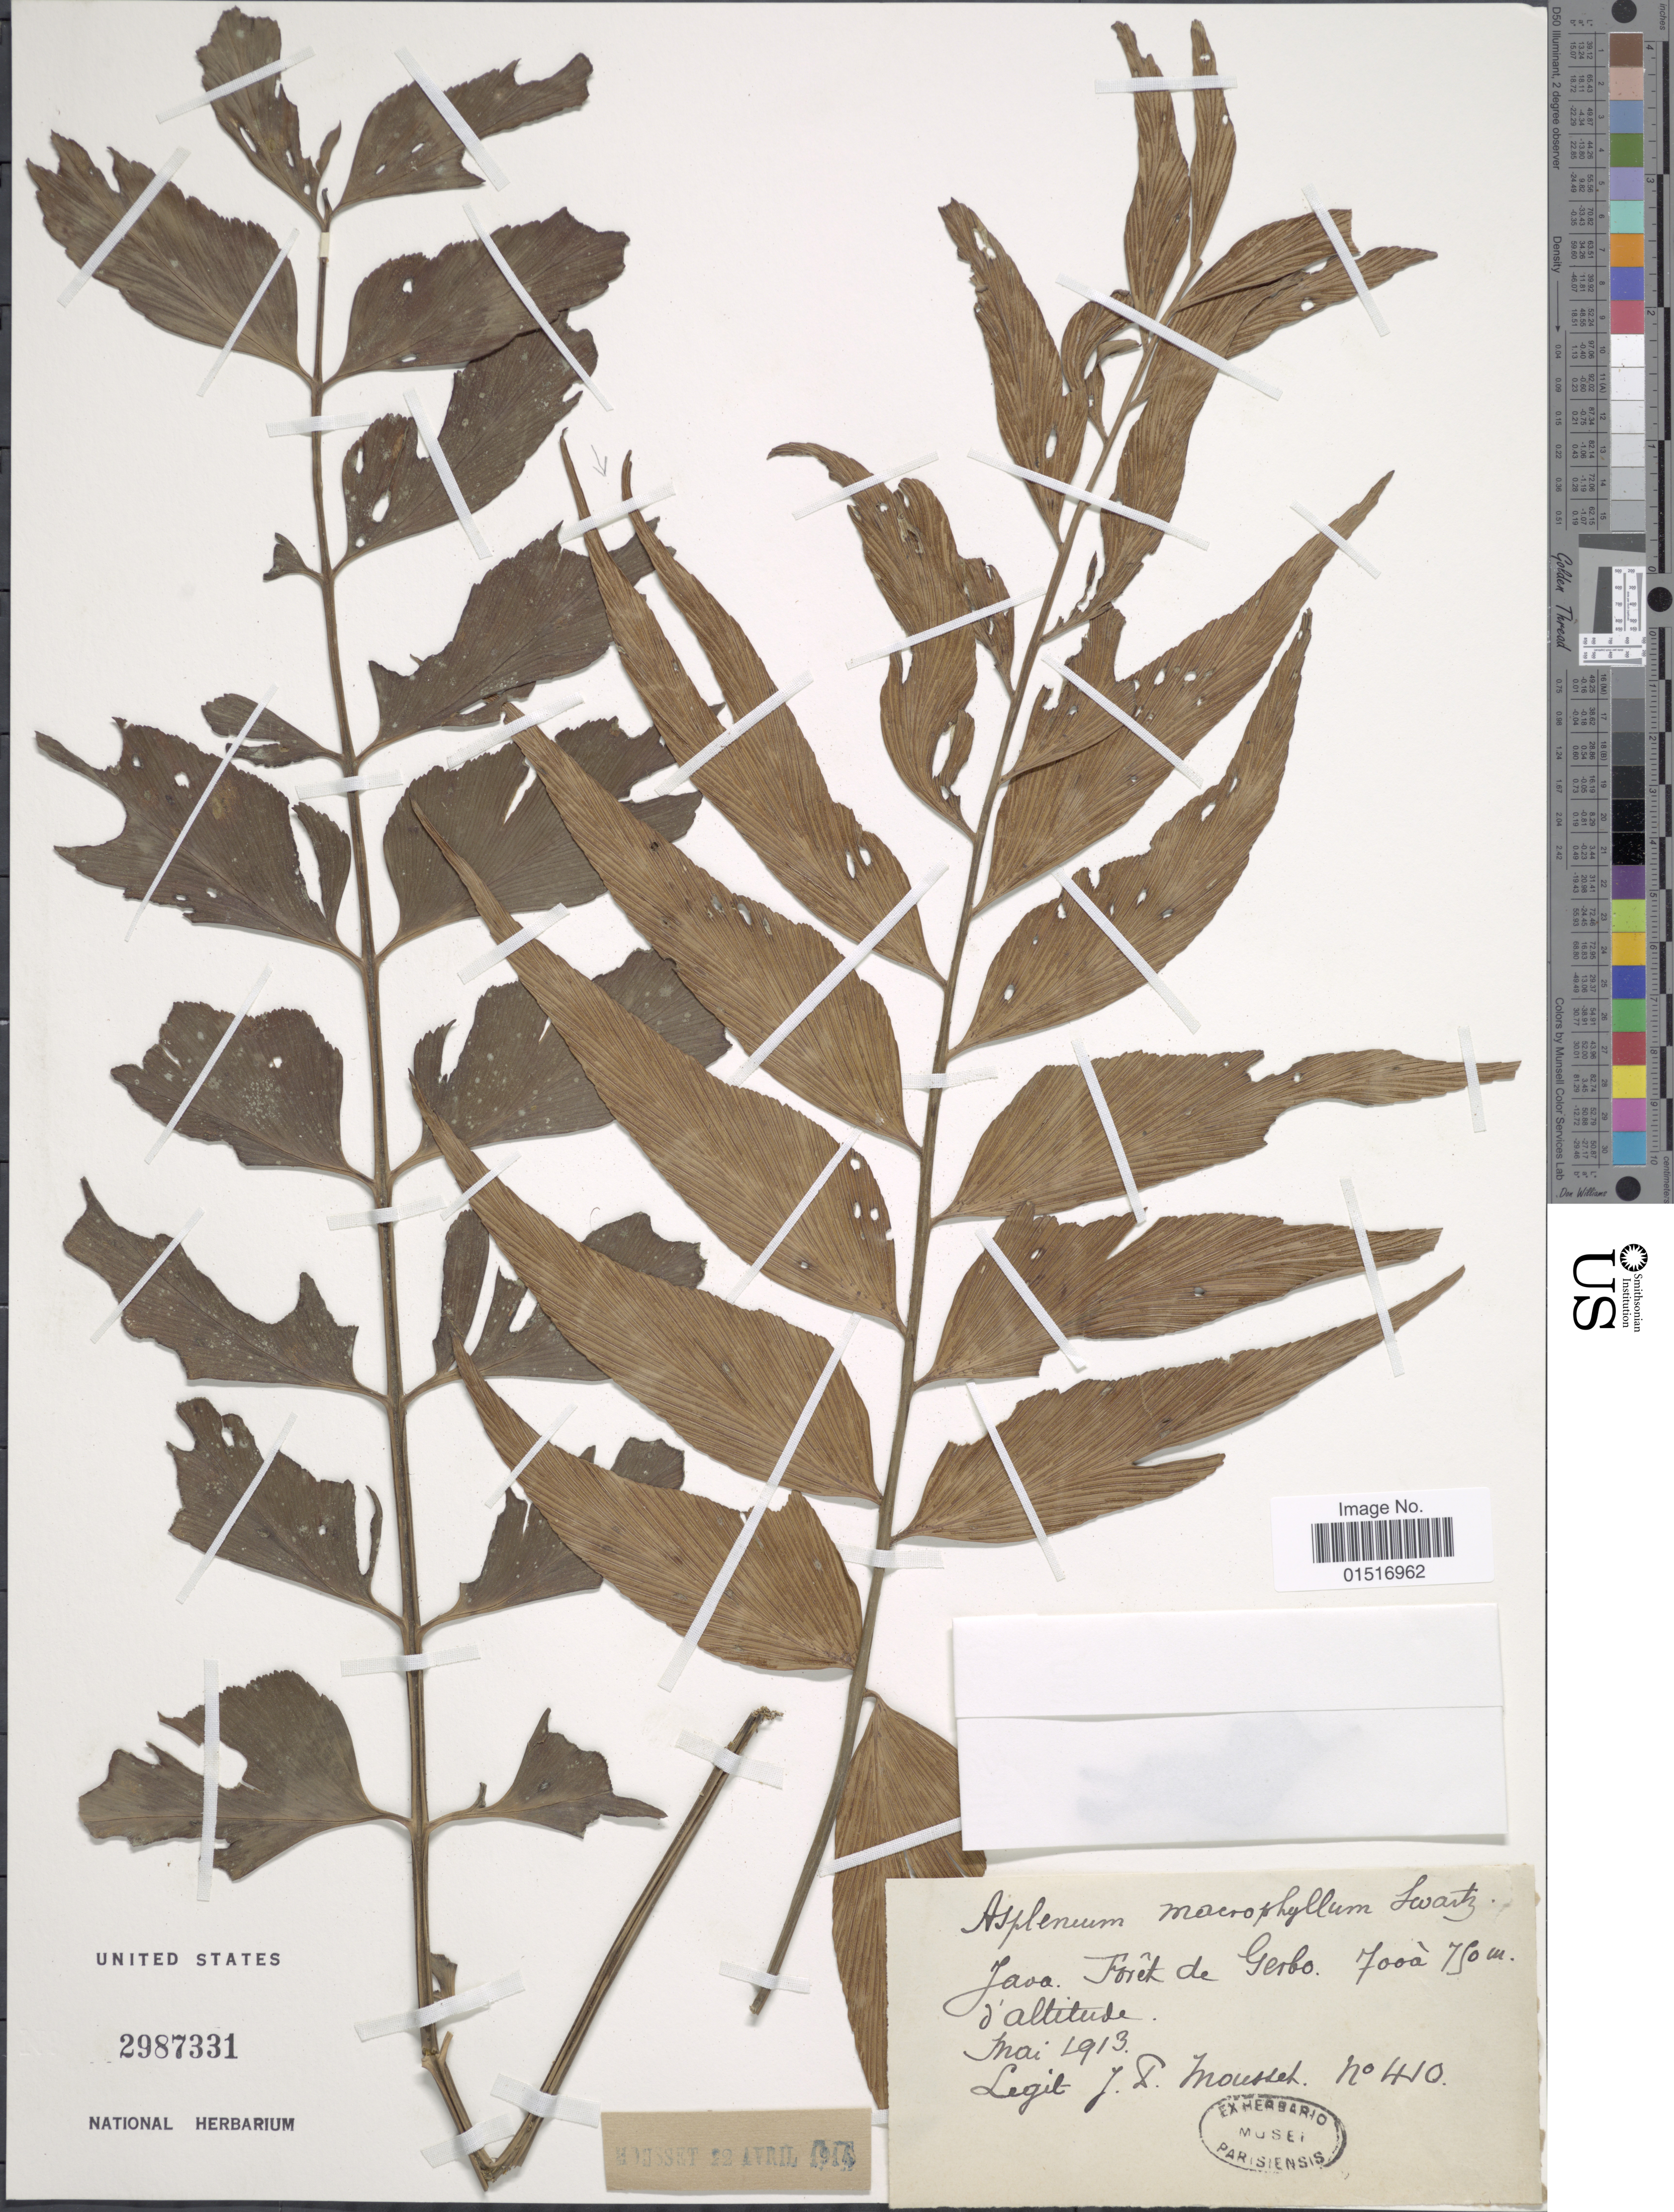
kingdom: Plantae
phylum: Tracheophyta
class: Polypodiopsida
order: Polypodiales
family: Aspleniaceae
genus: Asplenium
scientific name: Asplenium polyodon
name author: G. Forst.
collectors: J. Mousset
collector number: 410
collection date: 1913-05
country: Indonesia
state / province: Java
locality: Foret de Gerbo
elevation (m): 700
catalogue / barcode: US 2987331